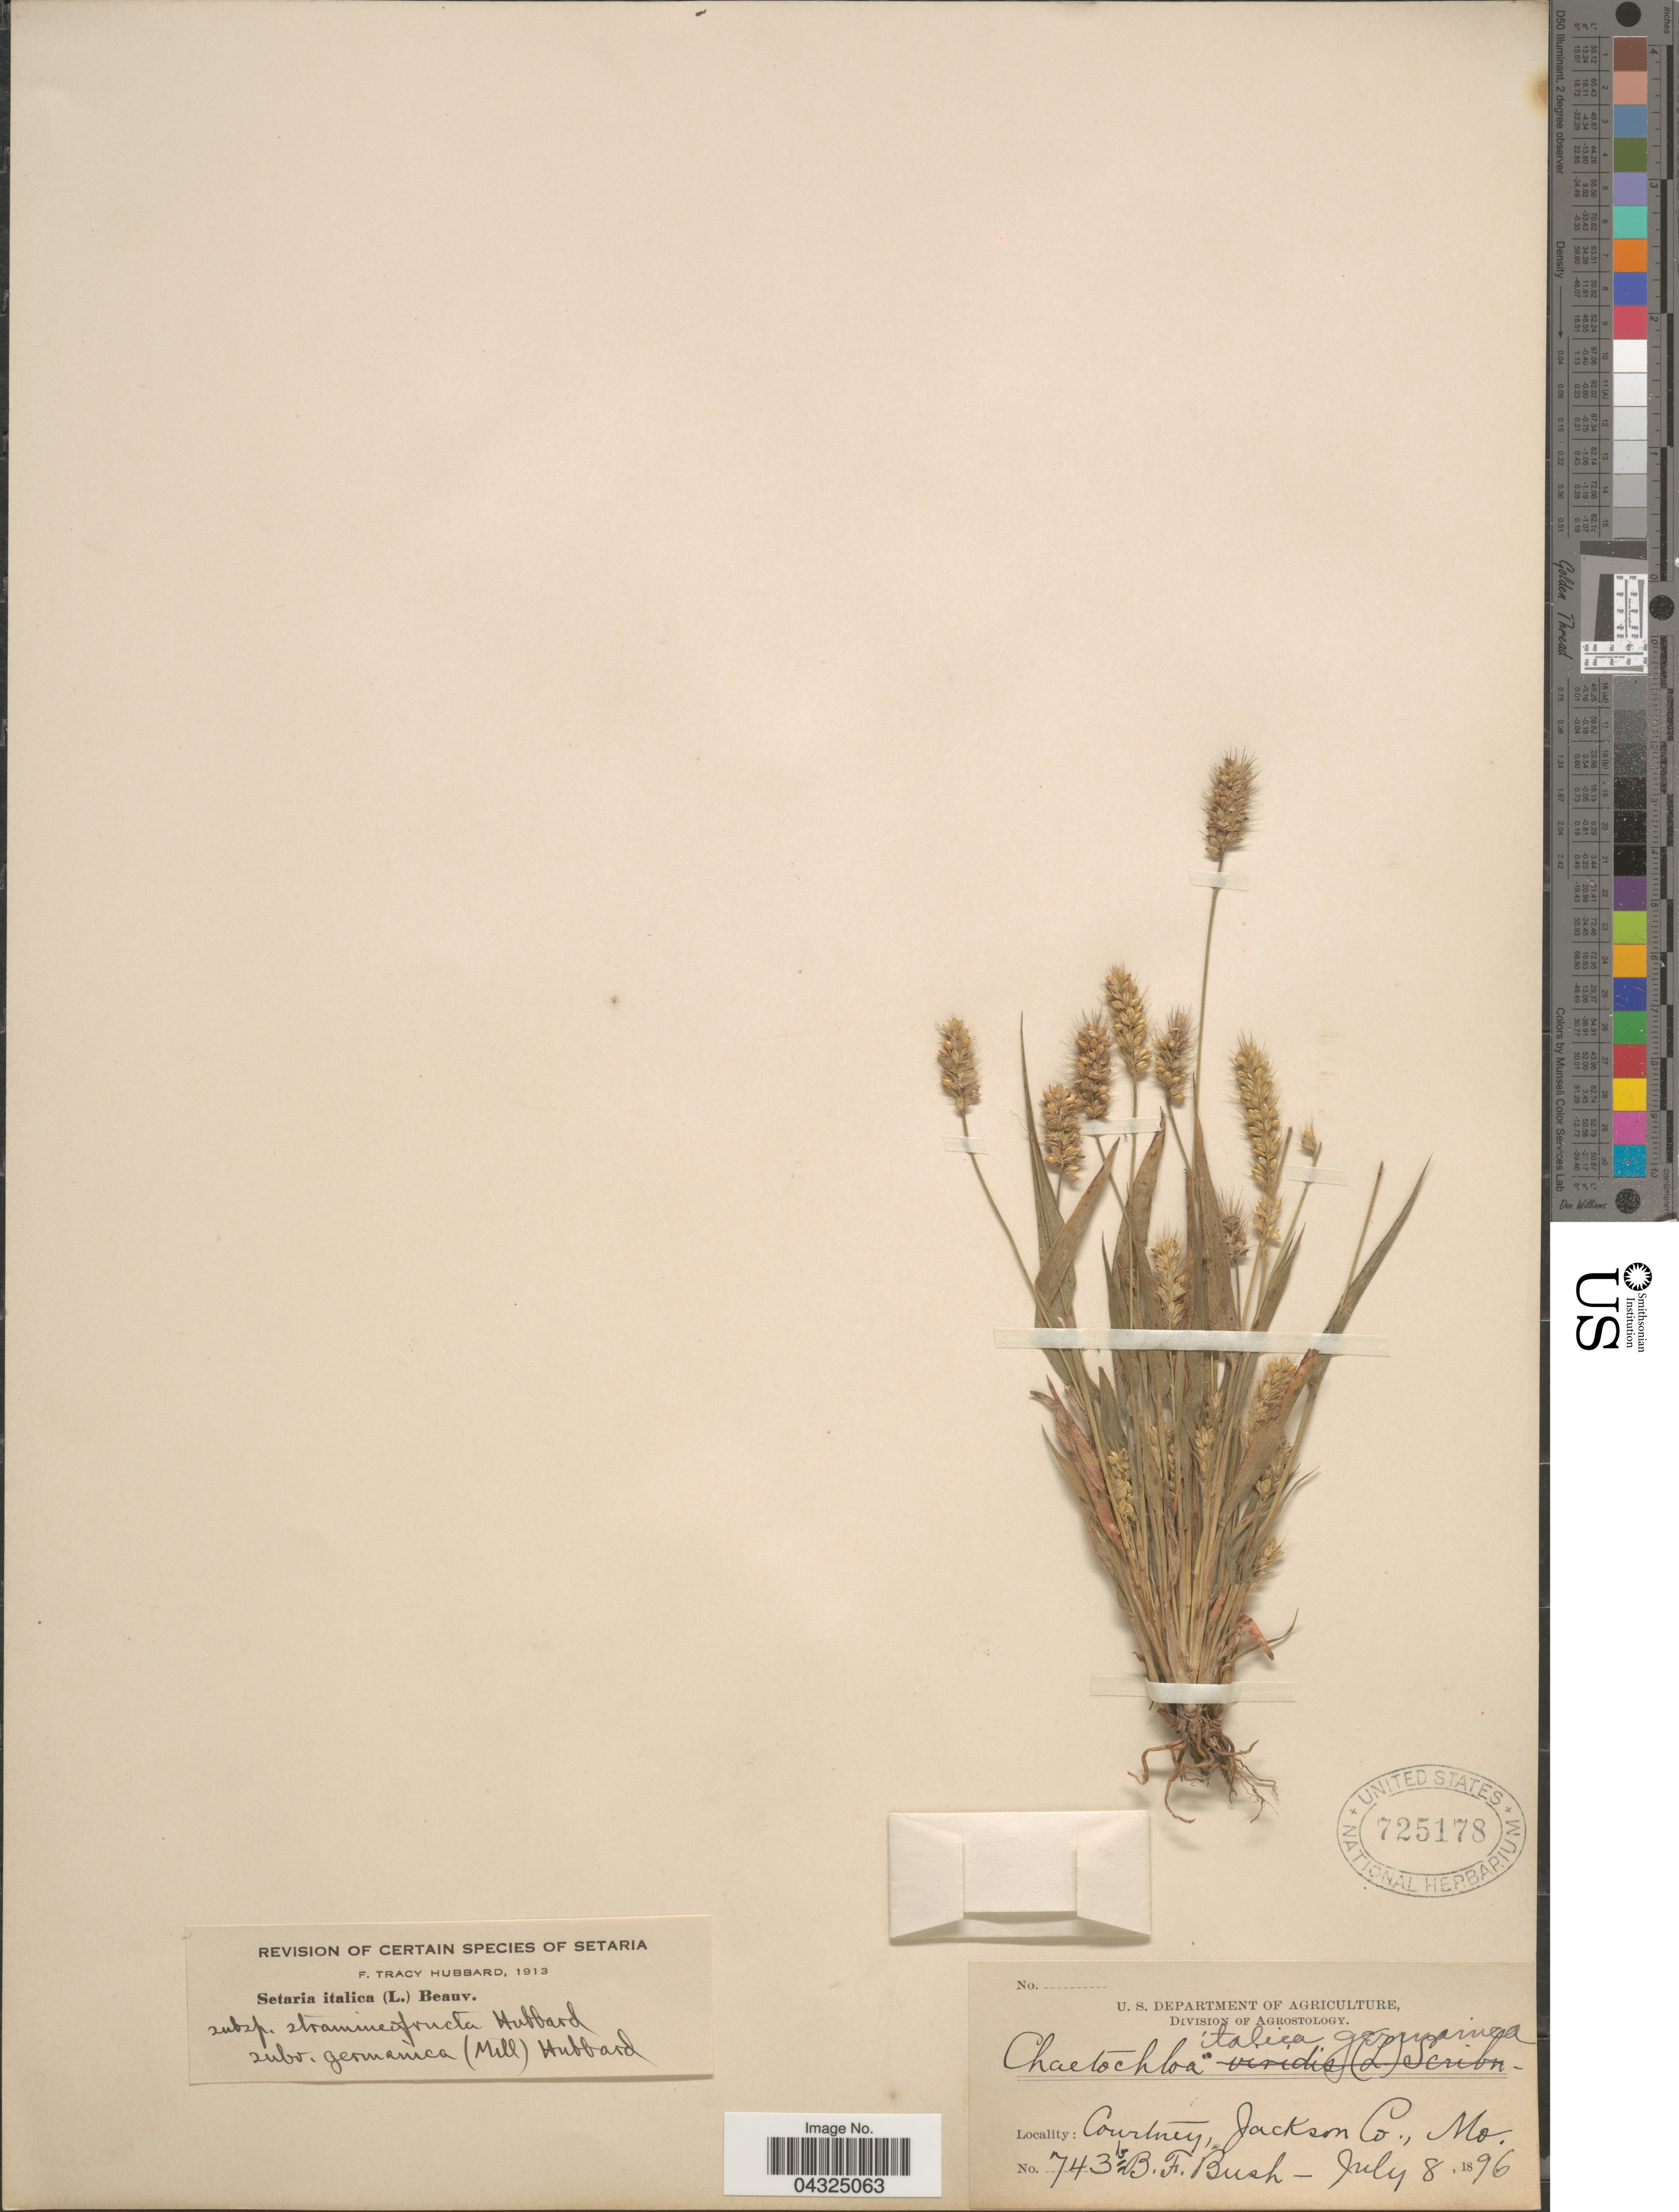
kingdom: Plantae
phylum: Tracheophyta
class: Liliopsida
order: Poales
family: Poaceae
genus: Setaria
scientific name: Setaria italica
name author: (L.) P. Beauv.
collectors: B. F. Bush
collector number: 743b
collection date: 1896-07-08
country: United States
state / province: Missouri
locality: Courtney, Jackson Co.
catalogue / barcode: US 725178